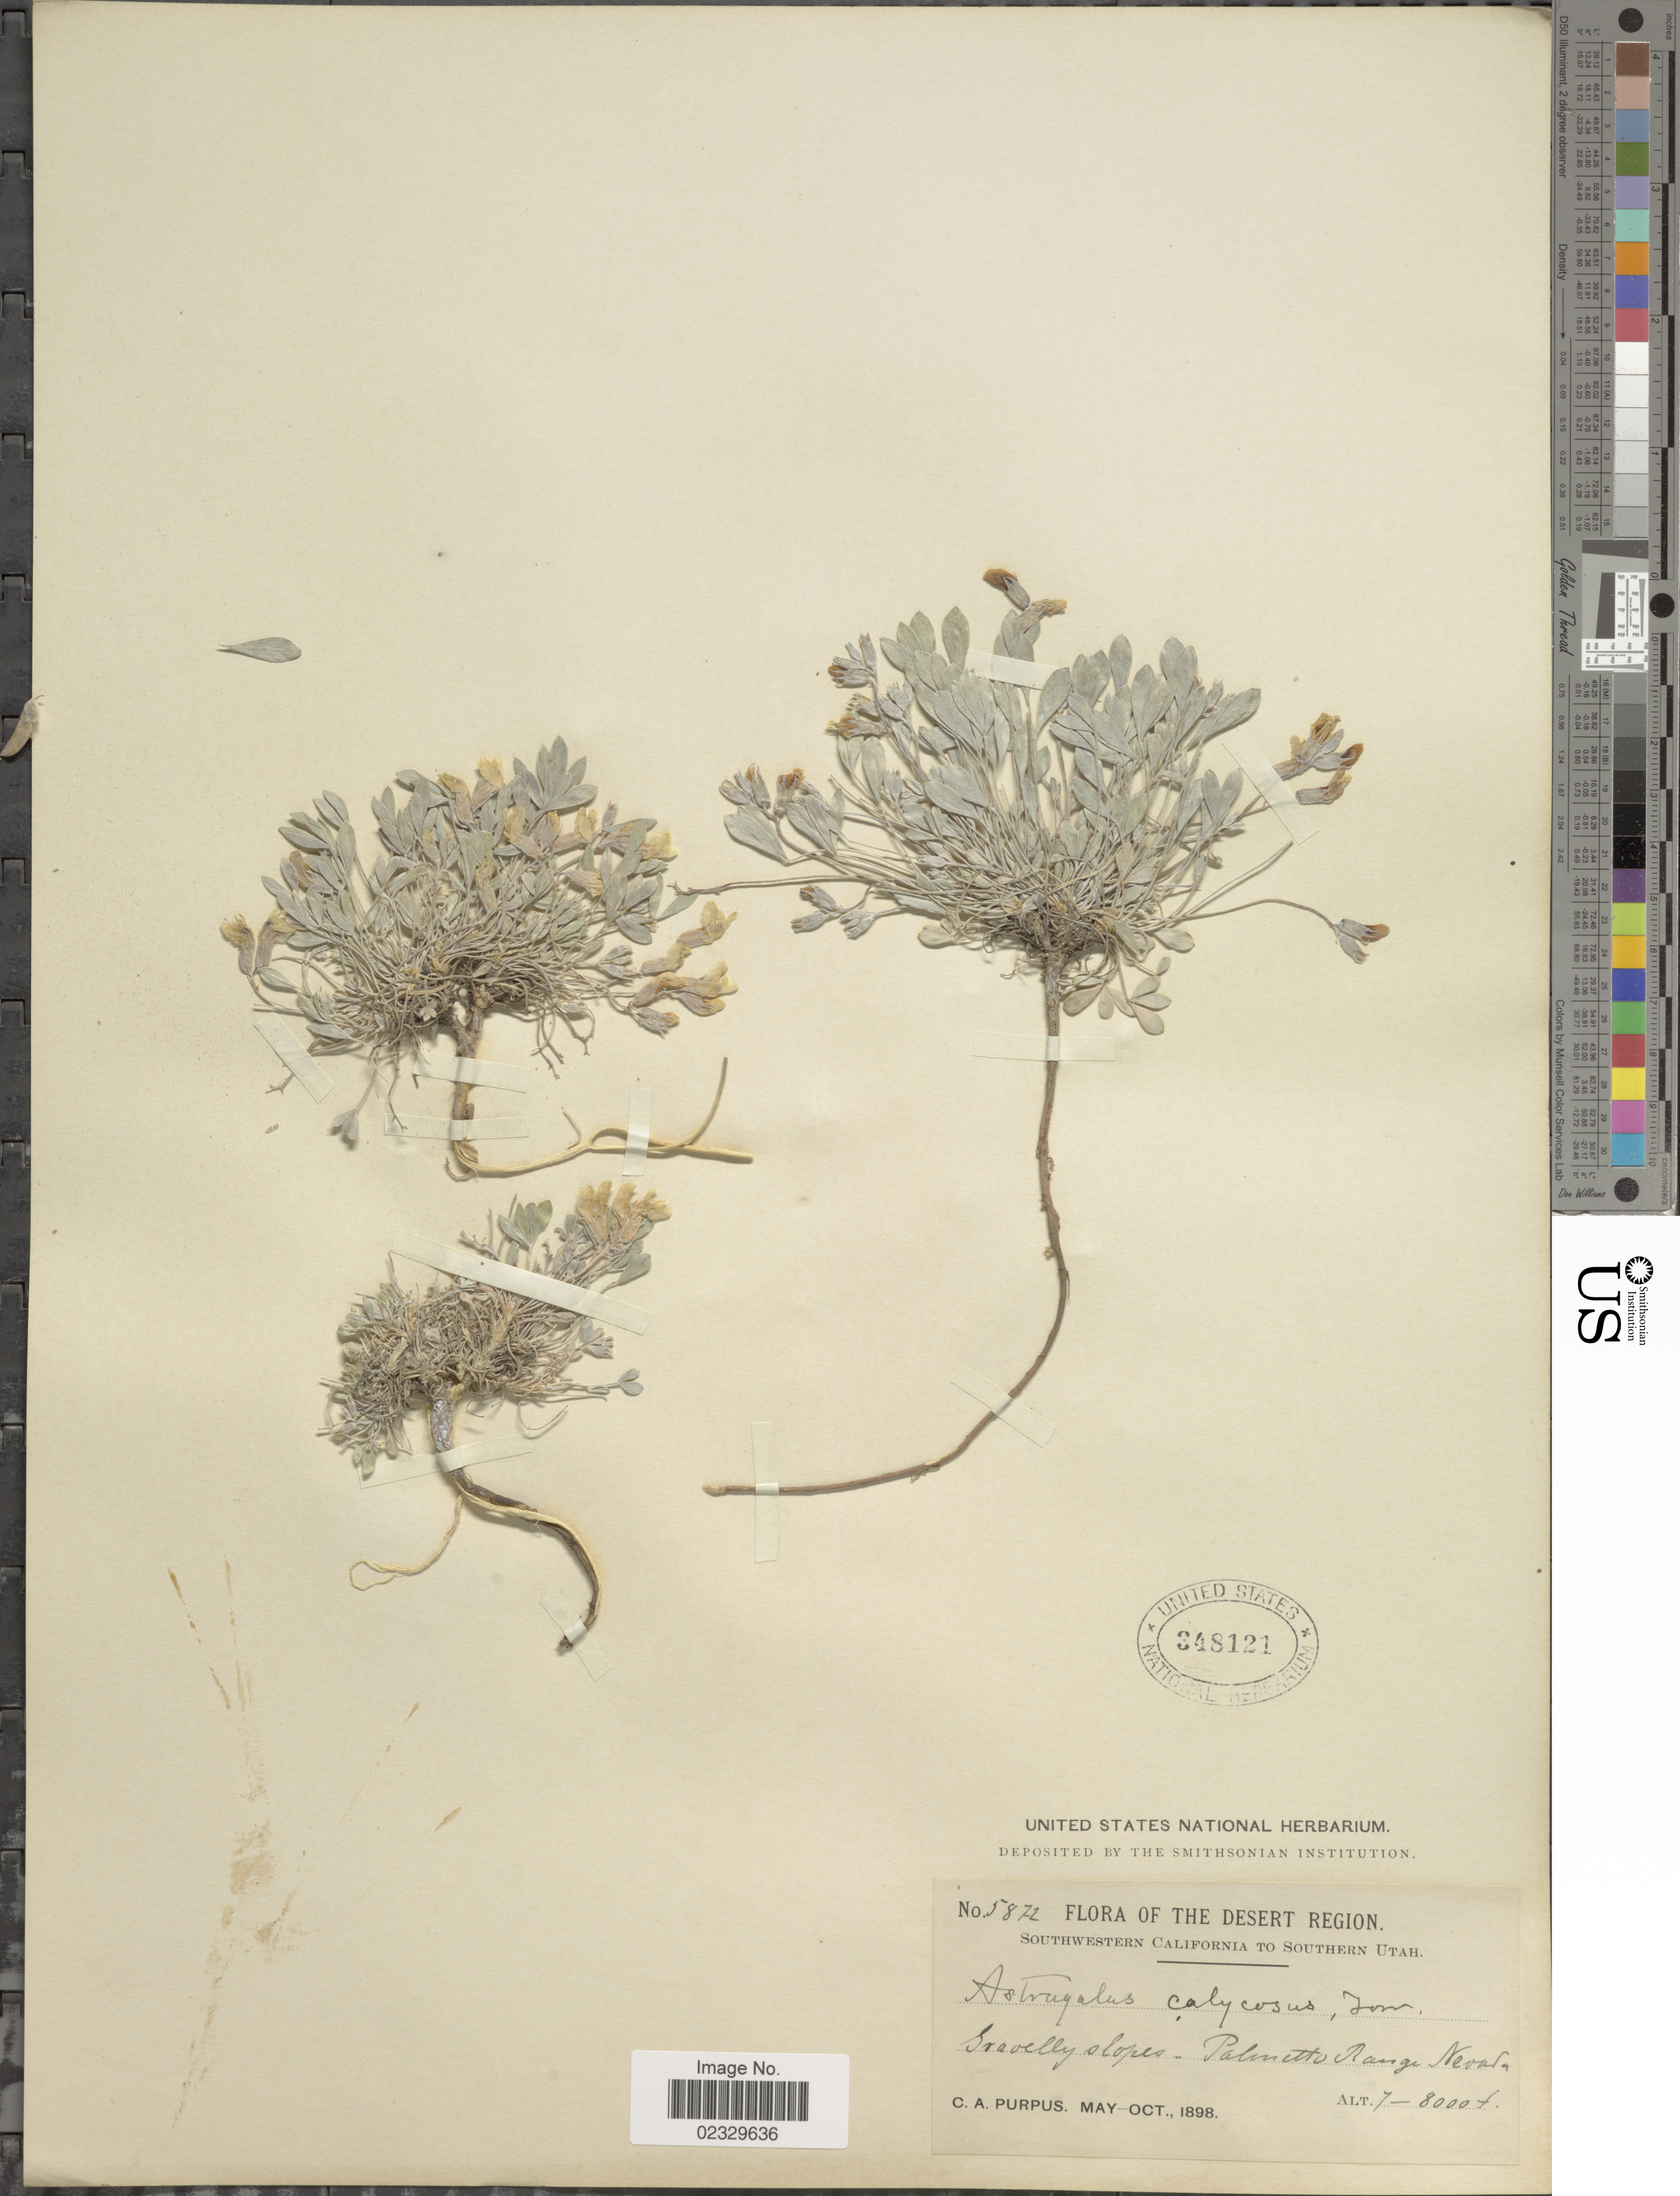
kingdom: Plantae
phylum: Tracheophyta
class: Magnoliopsida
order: Fabales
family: Fabaceae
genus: Astragalus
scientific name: Astragalus calycosus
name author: Torr. ex S. Watson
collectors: C. A. Purpus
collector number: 5872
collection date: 1898-05/1898-10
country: United States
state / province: Nevada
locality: Desert Region. Southwestern California to Southern Utah. Palmetto Range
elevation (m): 2134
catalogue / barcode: US 348121